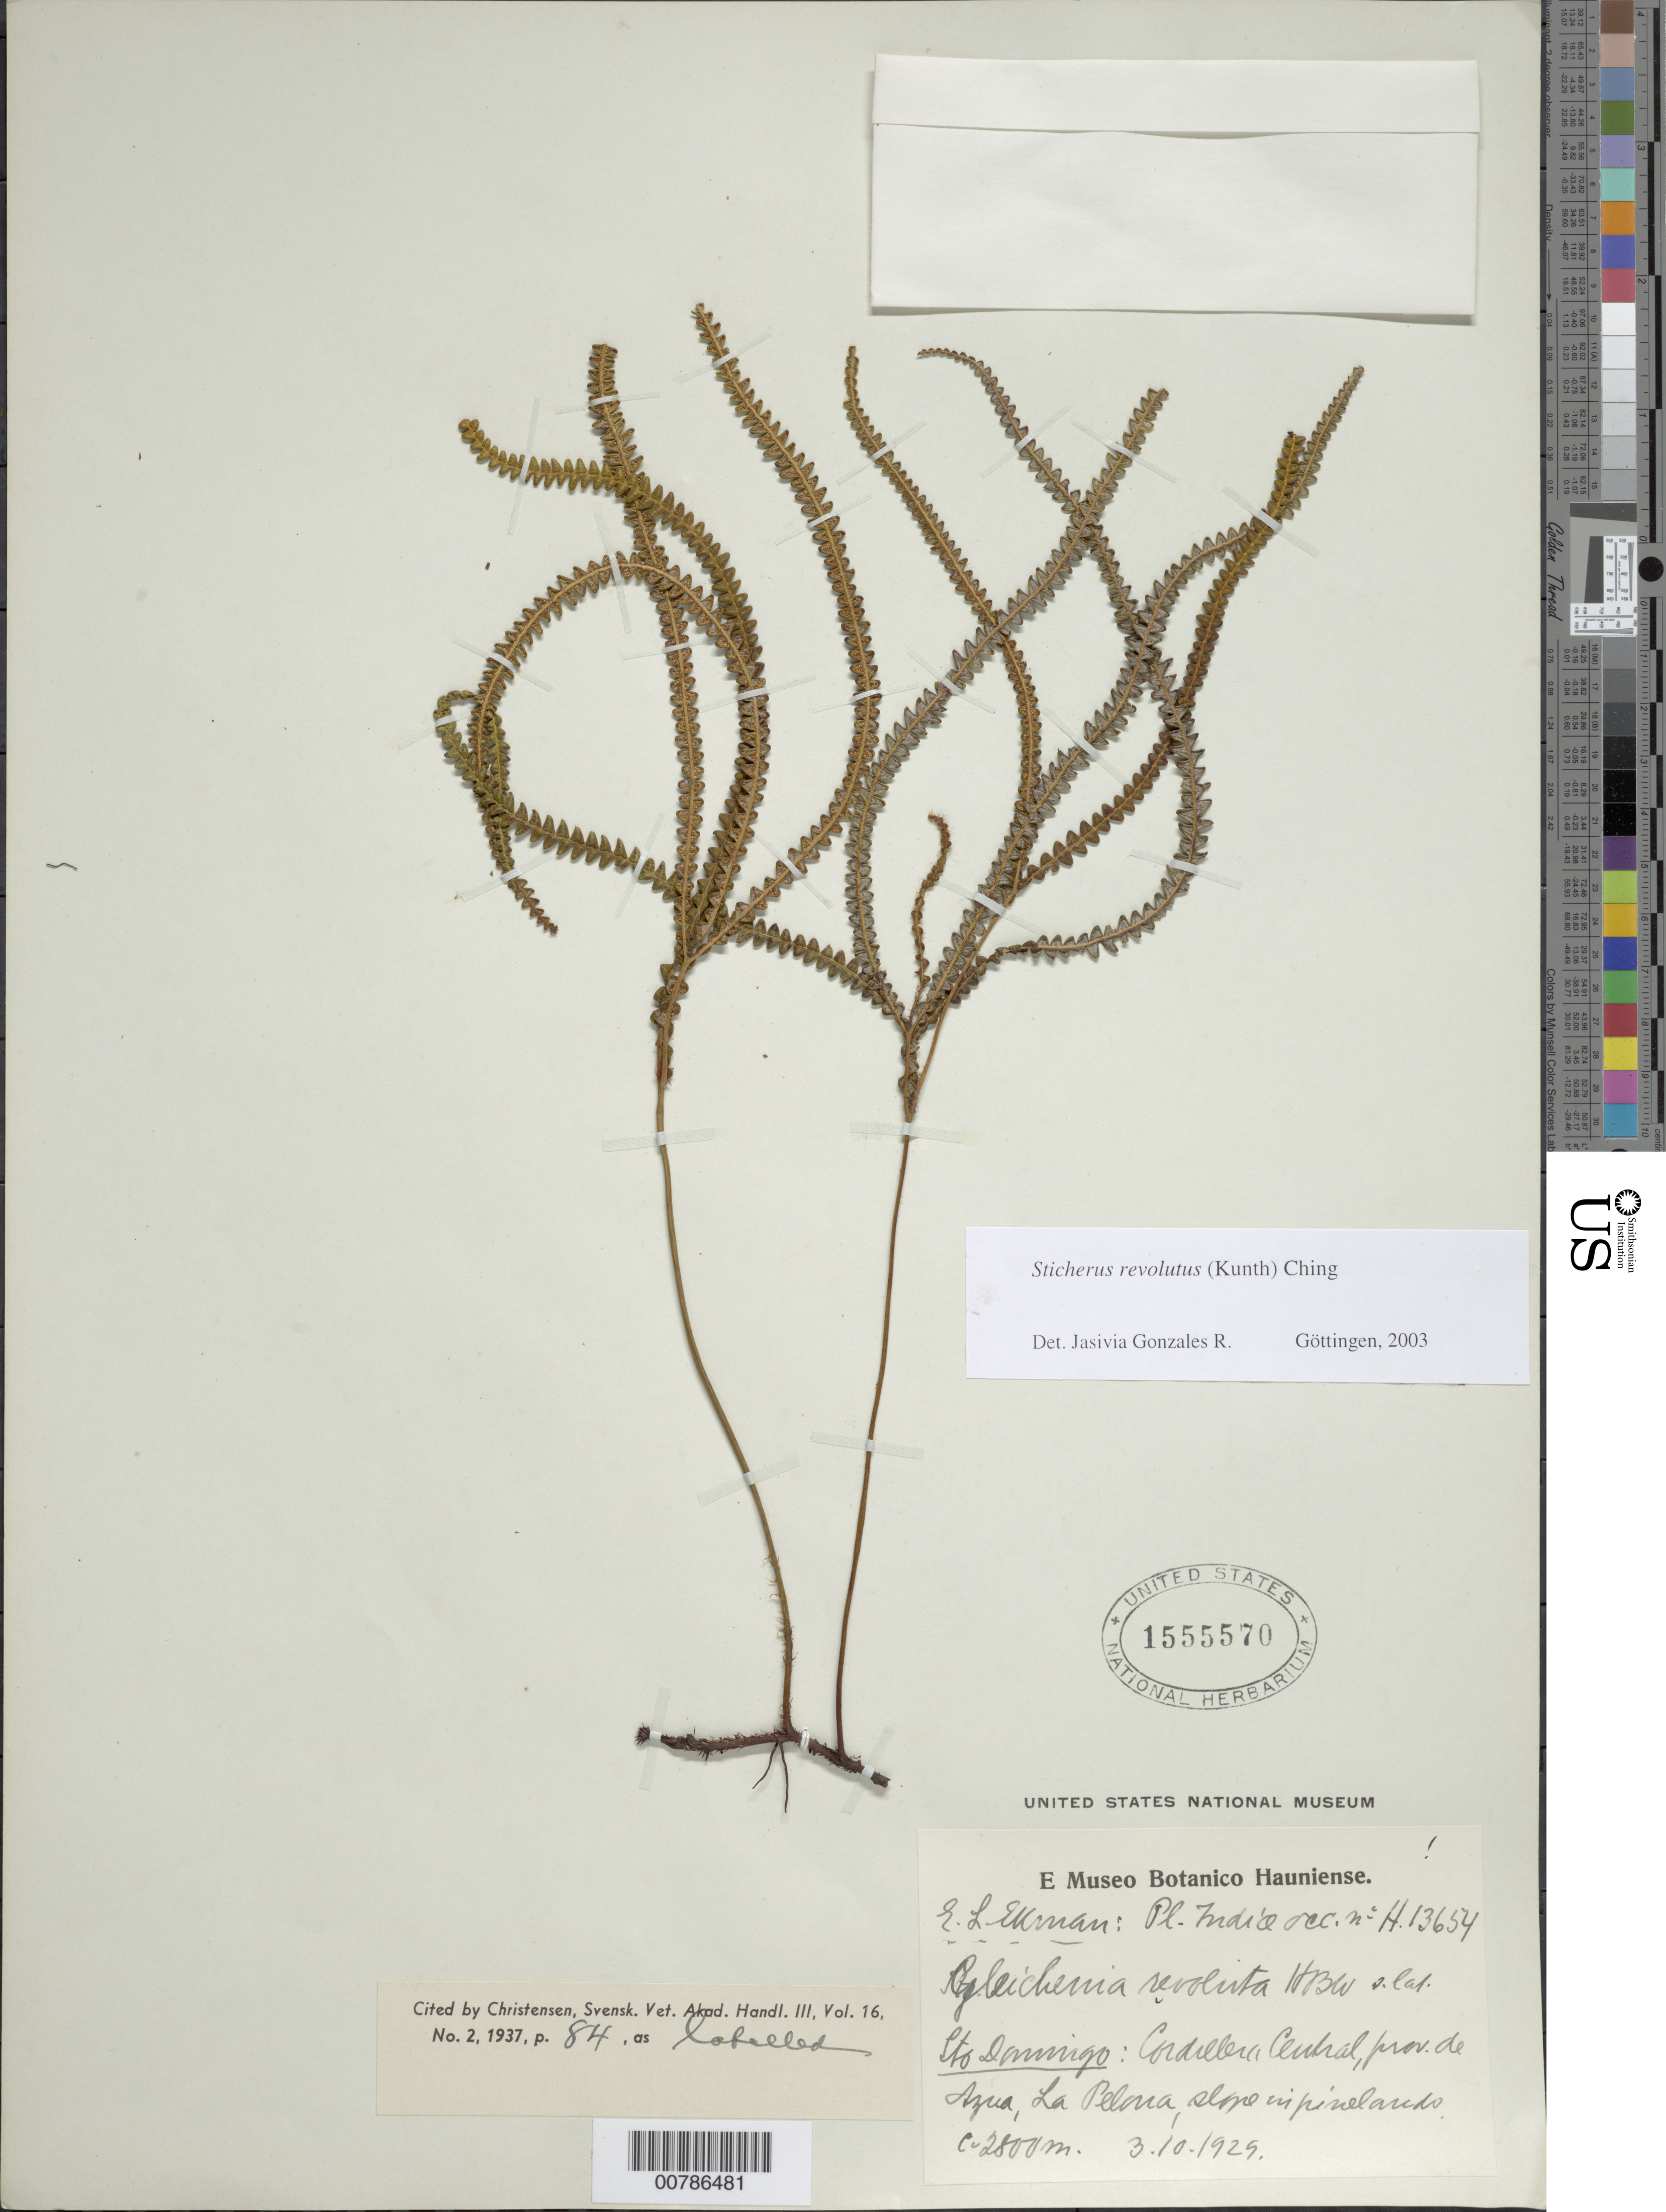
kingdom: Plantae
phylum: Tracheophyta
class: Polypodiopsida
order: Gleicheniales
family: Gleicheniaceae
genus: Sticherus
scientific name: Sticherus revolutus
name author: (Kunth) Ching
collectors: E. L. Ekman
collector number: H 13654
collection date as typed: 03 Oct 1929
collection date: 1929-10-03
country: Dominican Republic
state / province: Azua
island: Hispaniola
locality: Cordillera Central, La Pelona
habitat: Slope in pinelands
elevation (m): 2800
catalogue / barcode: US 1555570